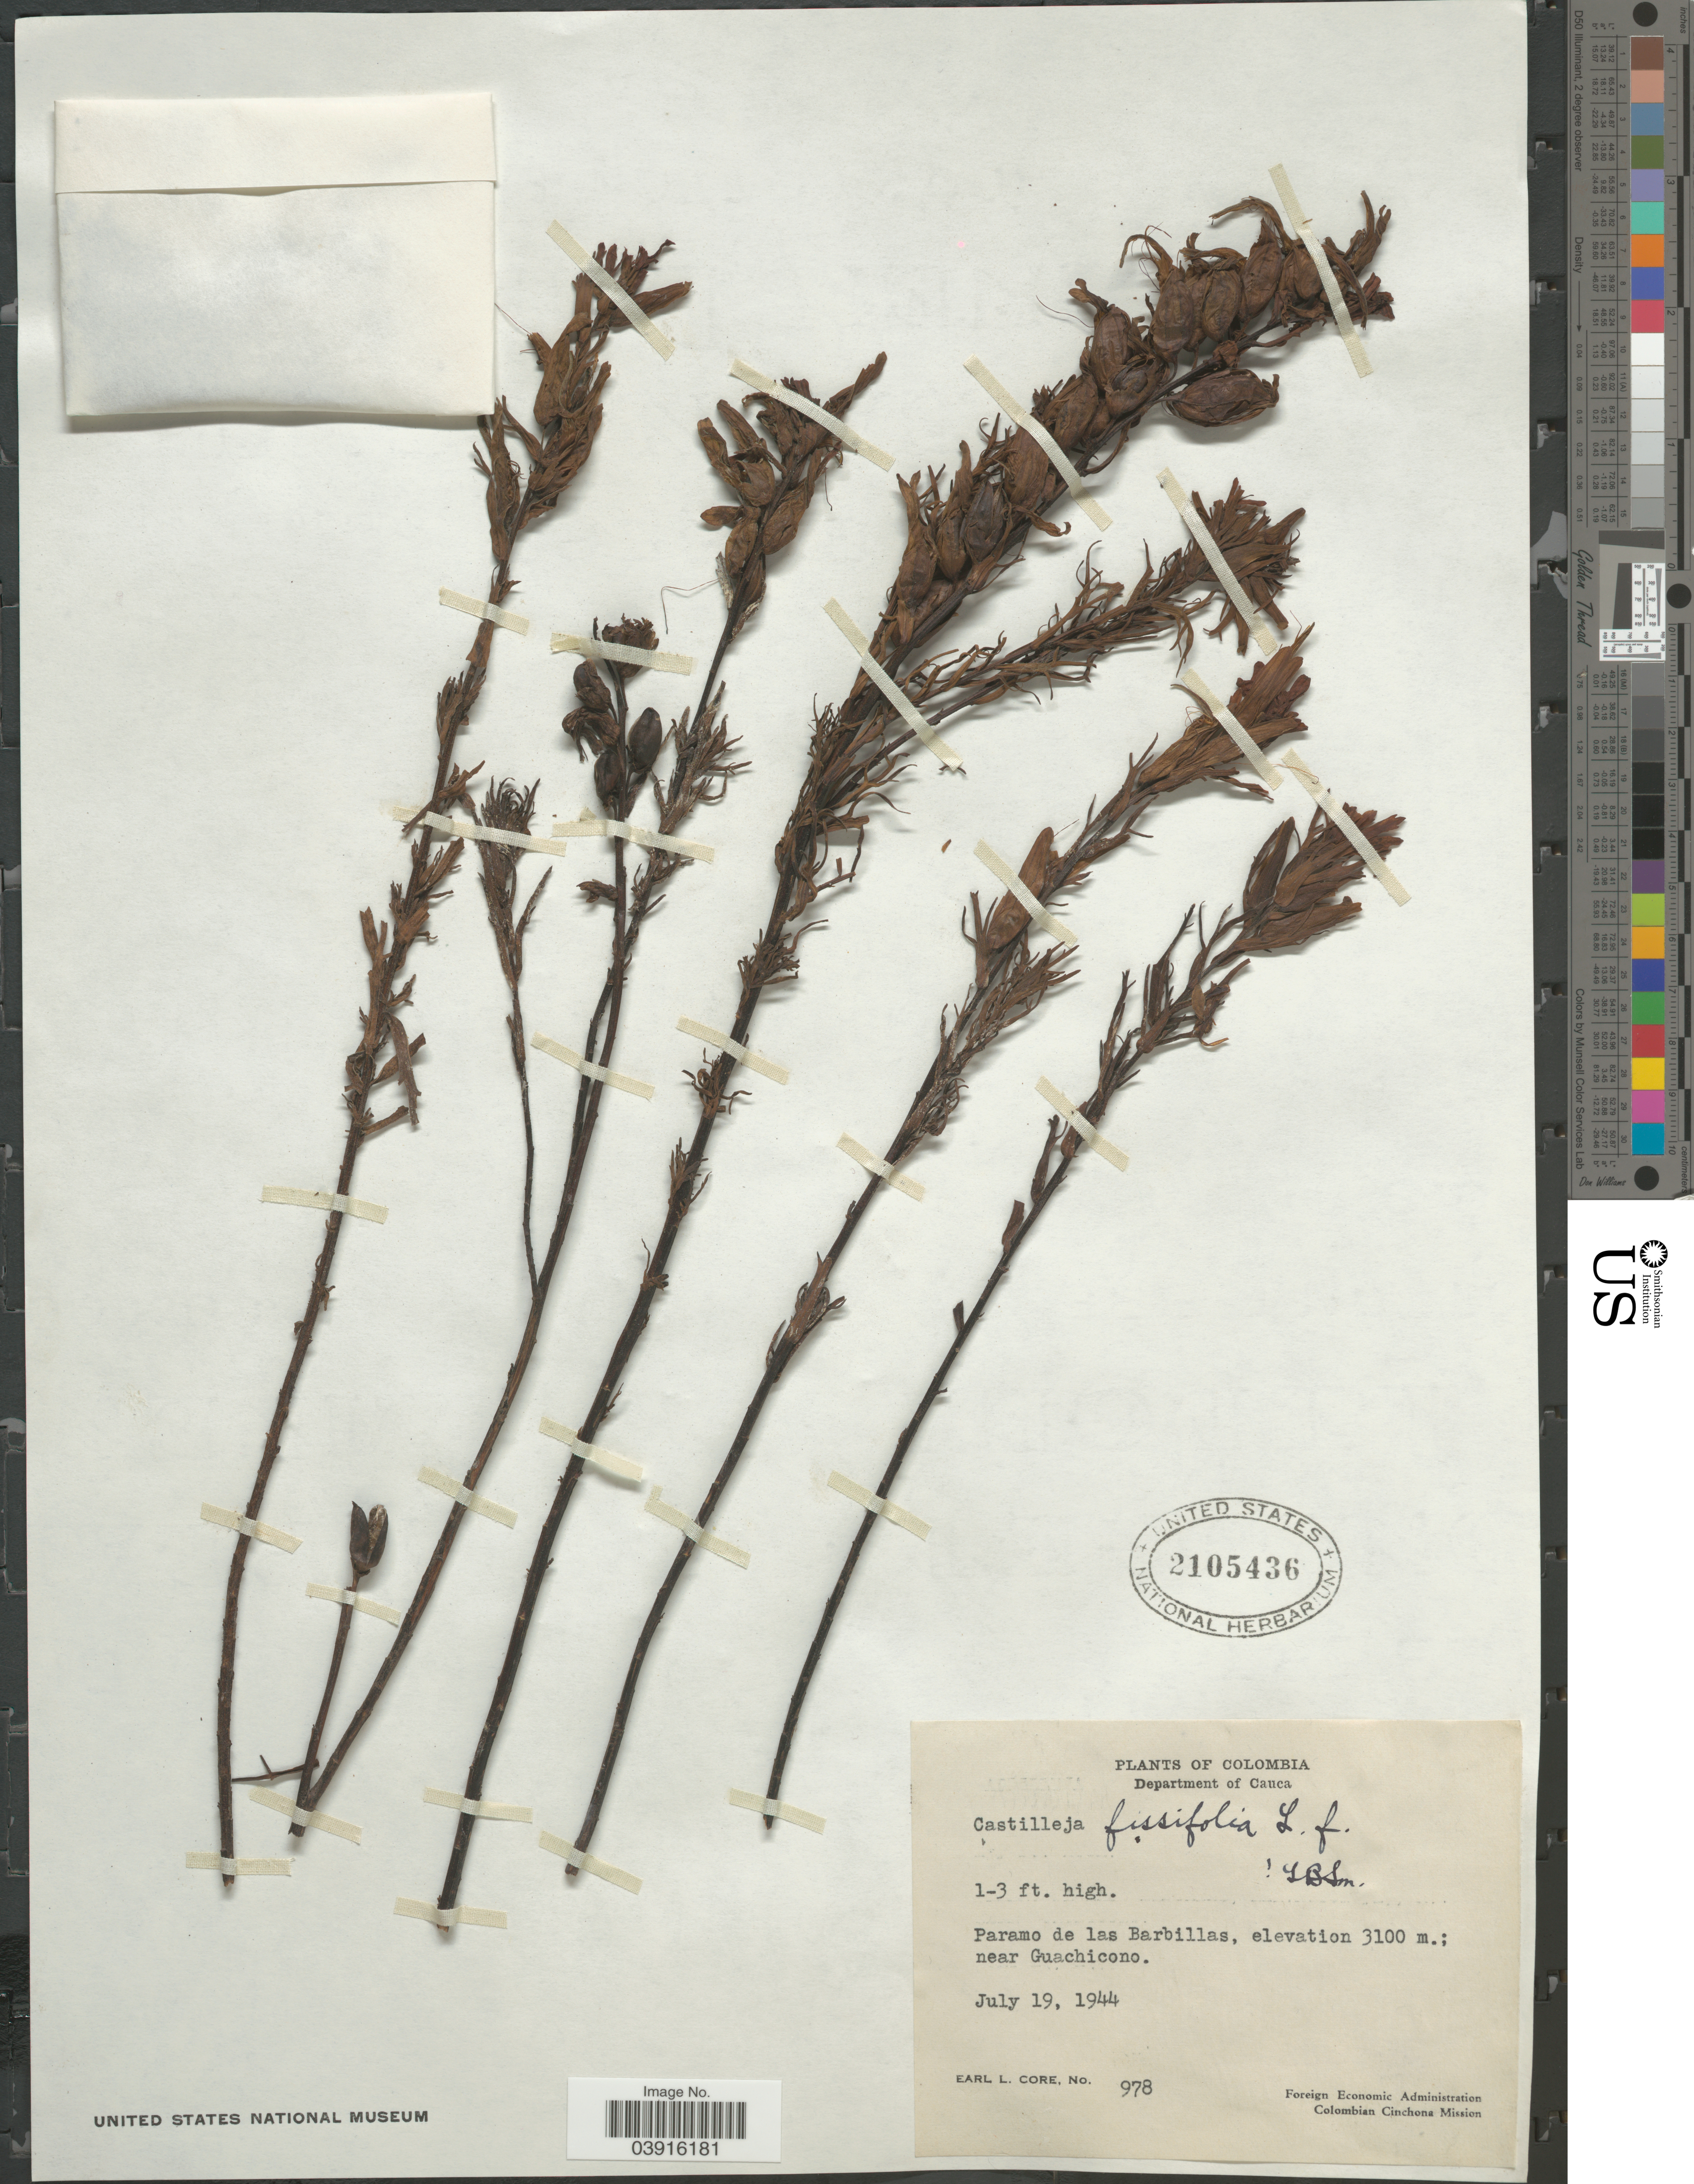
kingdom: Plantae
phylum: Tracheophyta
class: Magnoliopsida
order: Lamiales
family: Orobanchaceae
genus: Castilleja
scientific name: Castilleja fissifolia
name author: L. f.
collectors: E. L. Core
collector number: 978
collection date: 1944-07-19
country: Colombia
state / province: Cauca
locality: Department of Cauca. Paramo de las Barbillas, near Guachicono.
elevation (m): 3100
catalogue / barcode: US 2105436